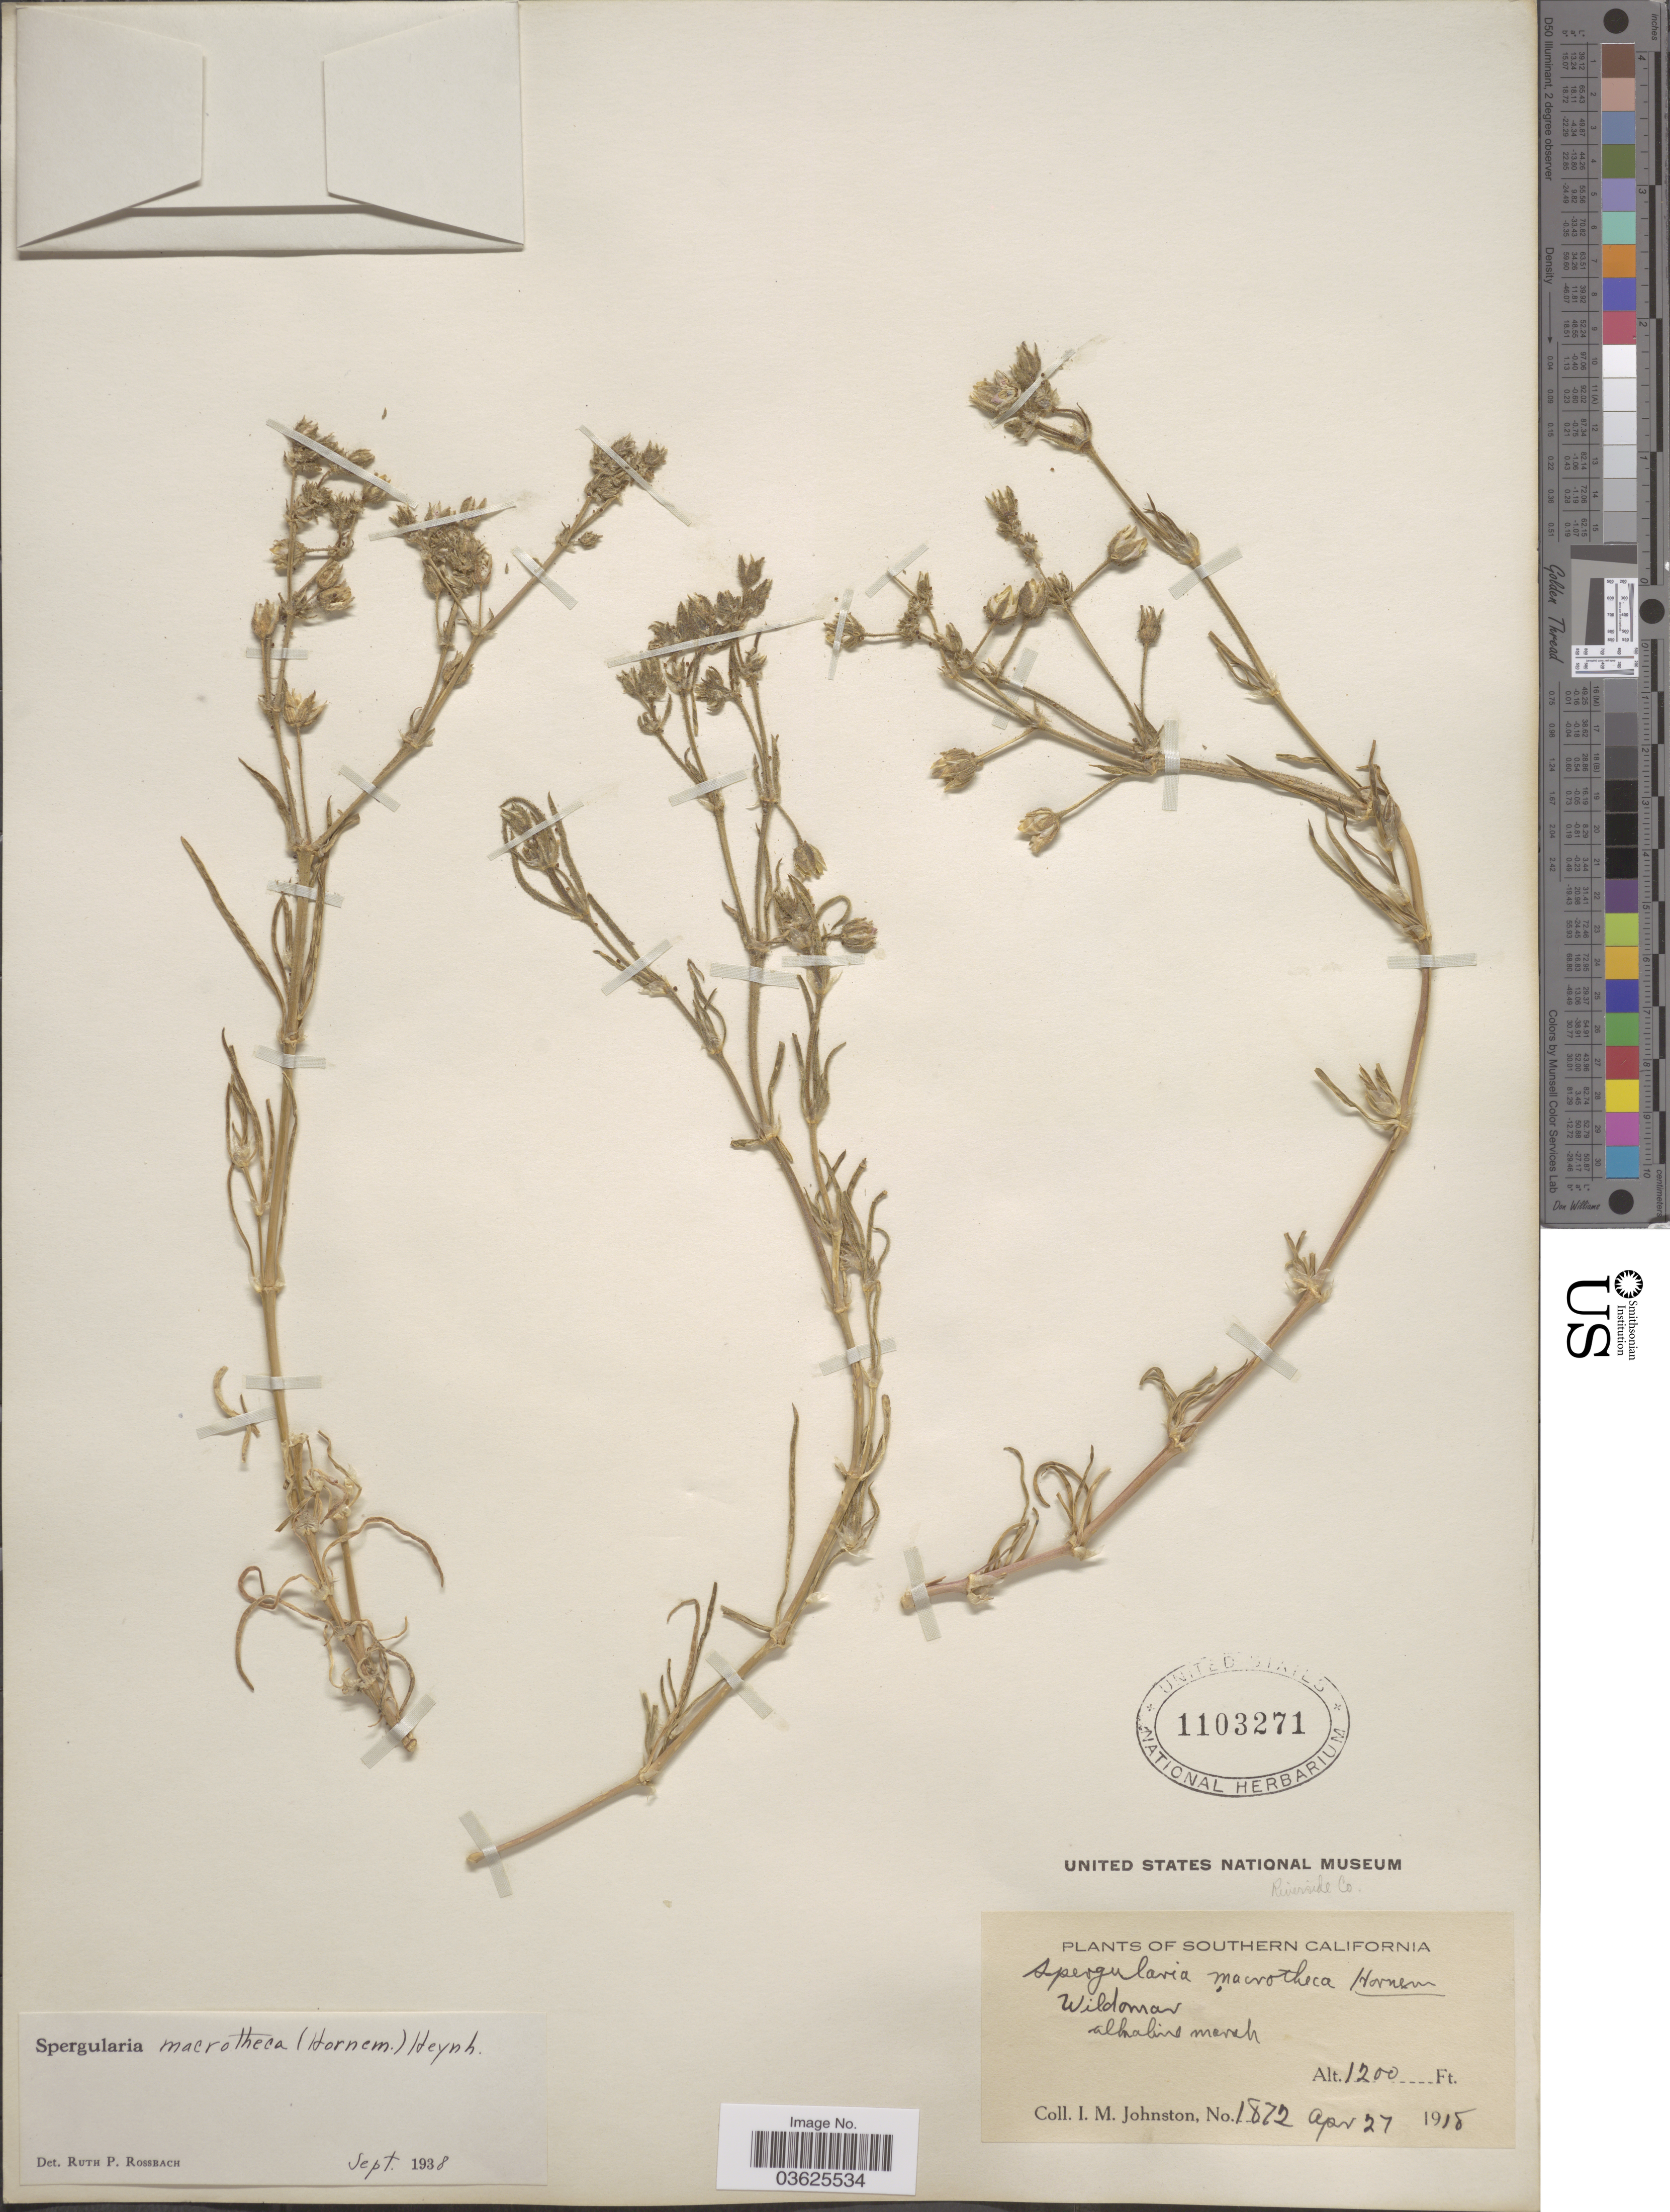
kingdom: Plantae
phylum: Tracheophyta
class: Magnoliopsida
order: Caryophyllales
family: Caryophyllaceae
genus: Spergularia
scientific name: Spergularia macrotheca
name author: (Hornem.) Heynh.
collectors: I.M. Johnston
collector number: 1872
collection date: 1918-04-27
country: United States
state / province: California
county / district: Riverside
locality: Southern California. Wildomar. Riverside Co.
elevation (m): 366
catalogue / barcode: US 1103271